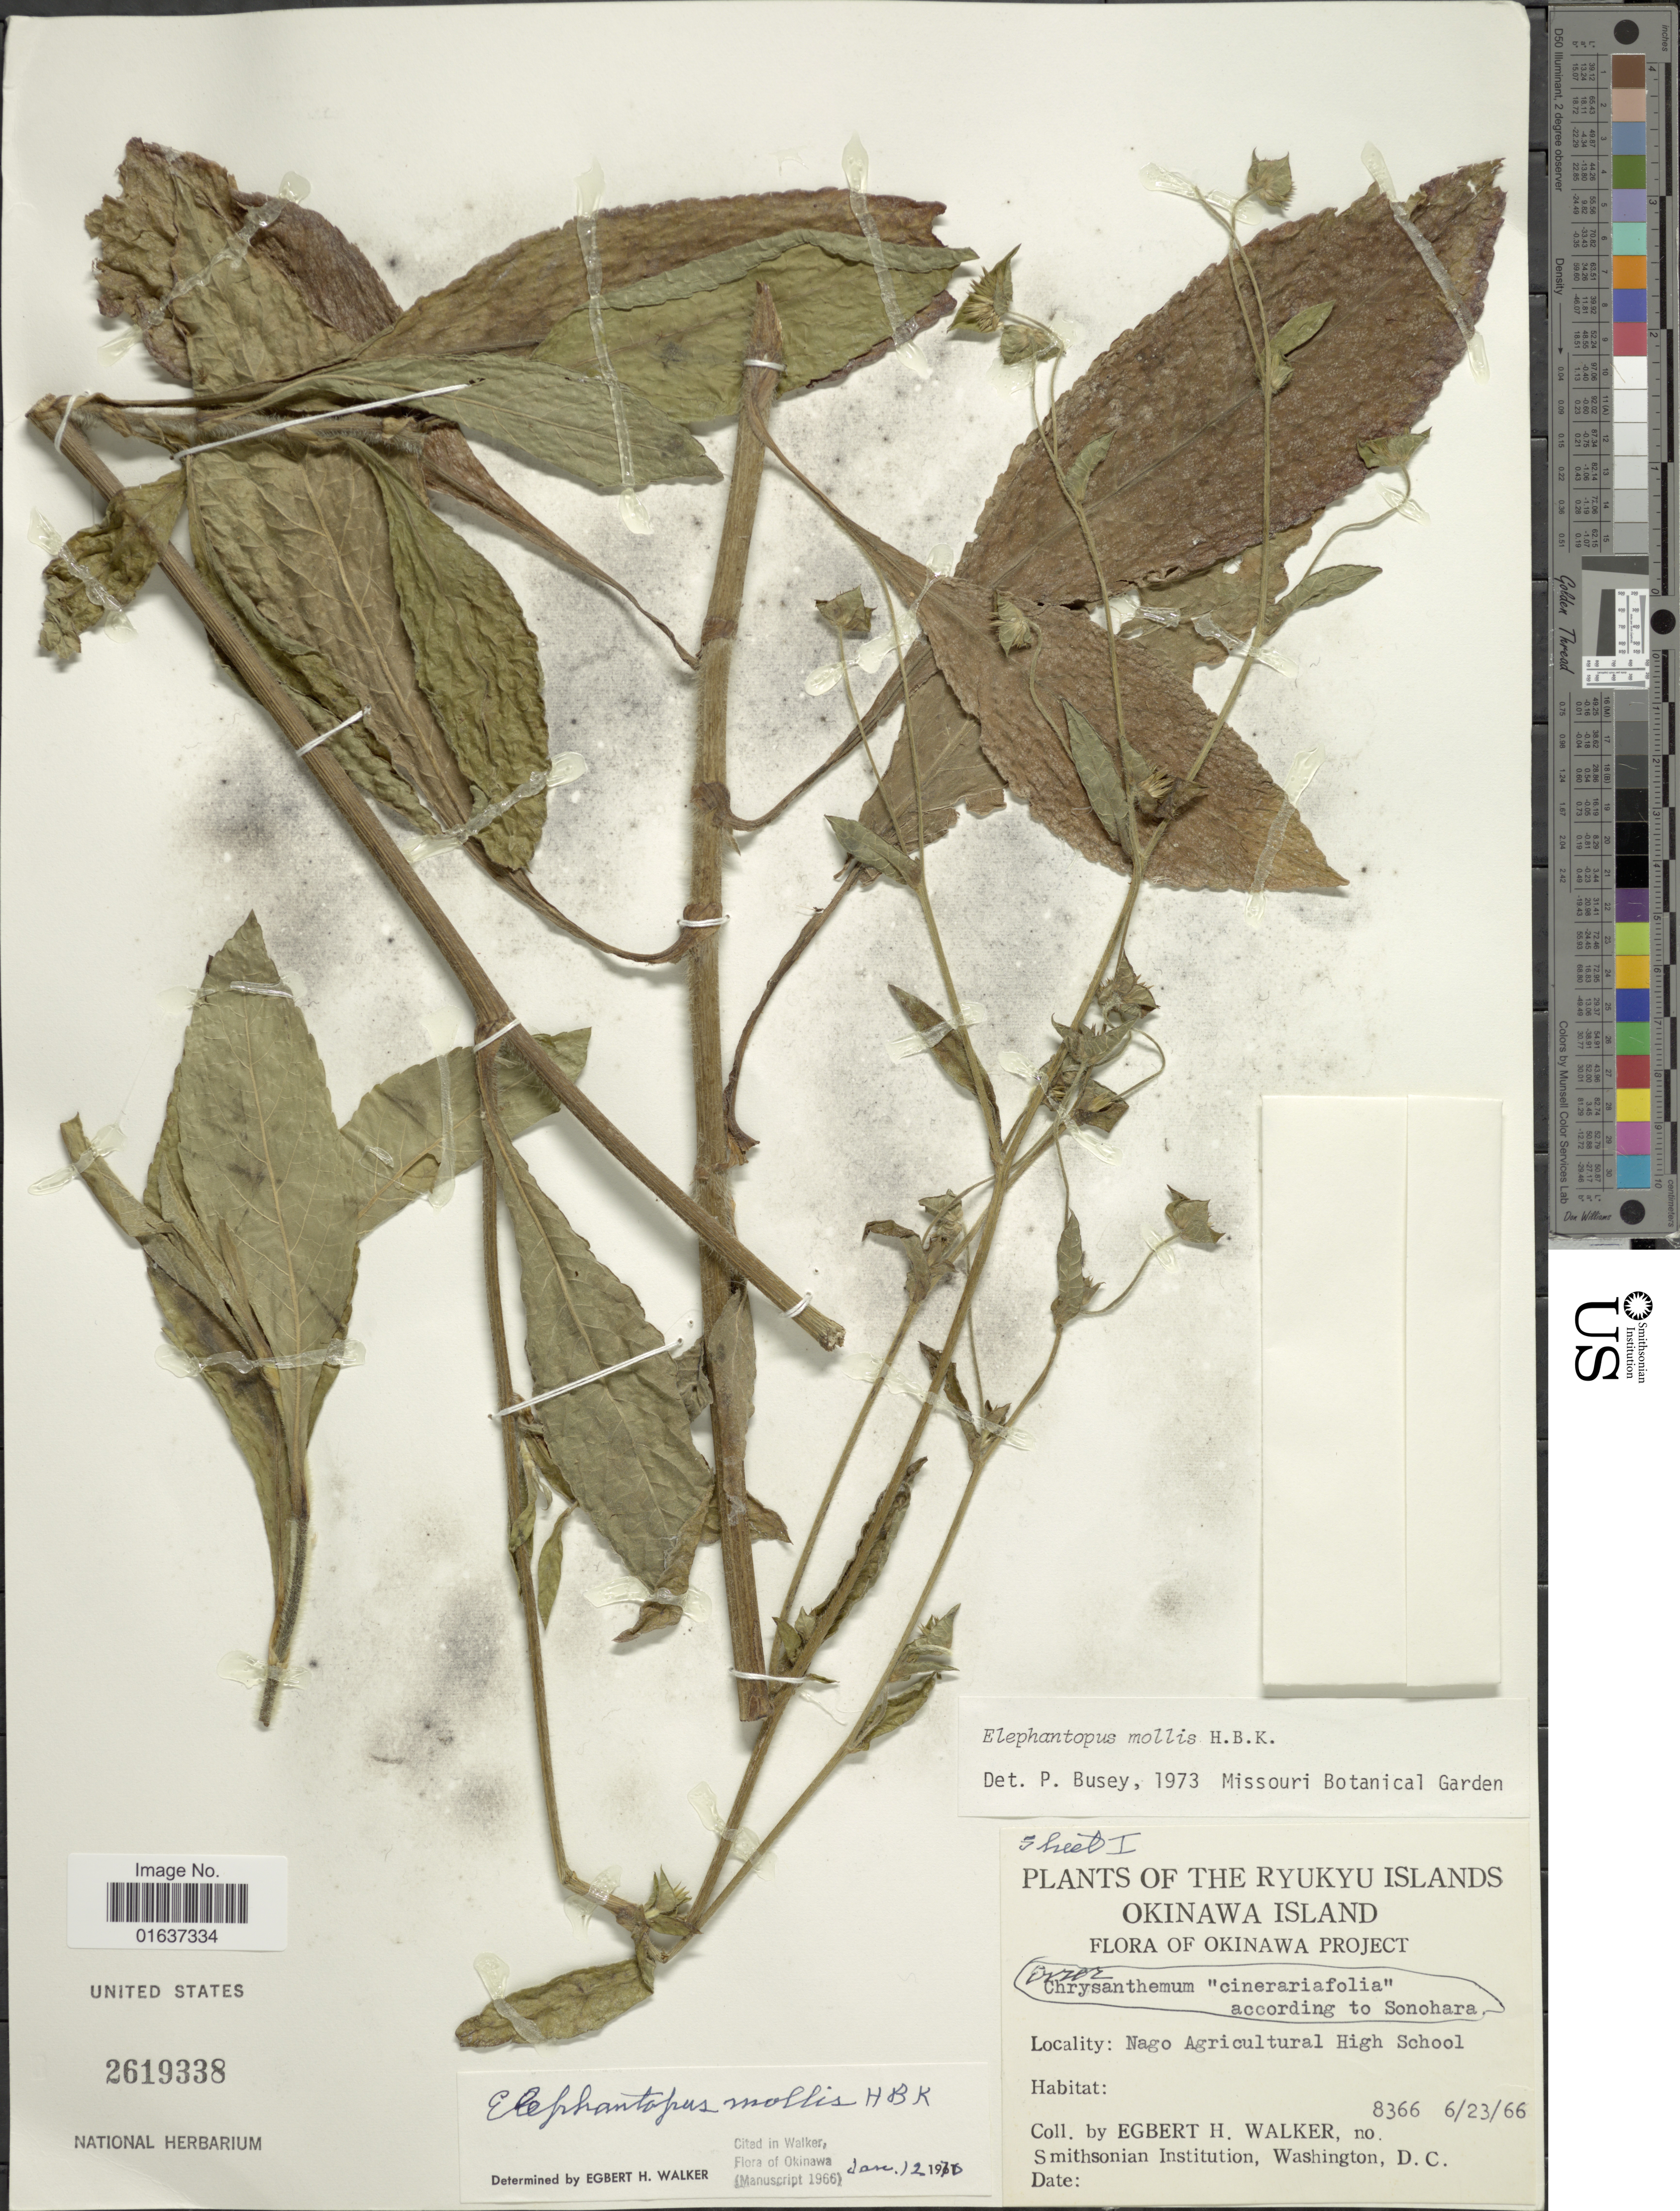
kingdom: Plantae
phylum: Tracheophyta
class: Magnoliopsida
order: Asterales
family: Asteraceae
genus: Elephantopus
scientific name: Elephantopus mollis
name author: Kunth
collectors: E. H. Walker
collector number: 8366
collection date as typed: Transcribed d/m/y: 23/6/66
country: Japan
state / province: Okinawa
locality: Ryukyu Islands, Okinawa Island, Okinawa Project, Nago Agricultural High School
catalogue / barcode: US 2619338